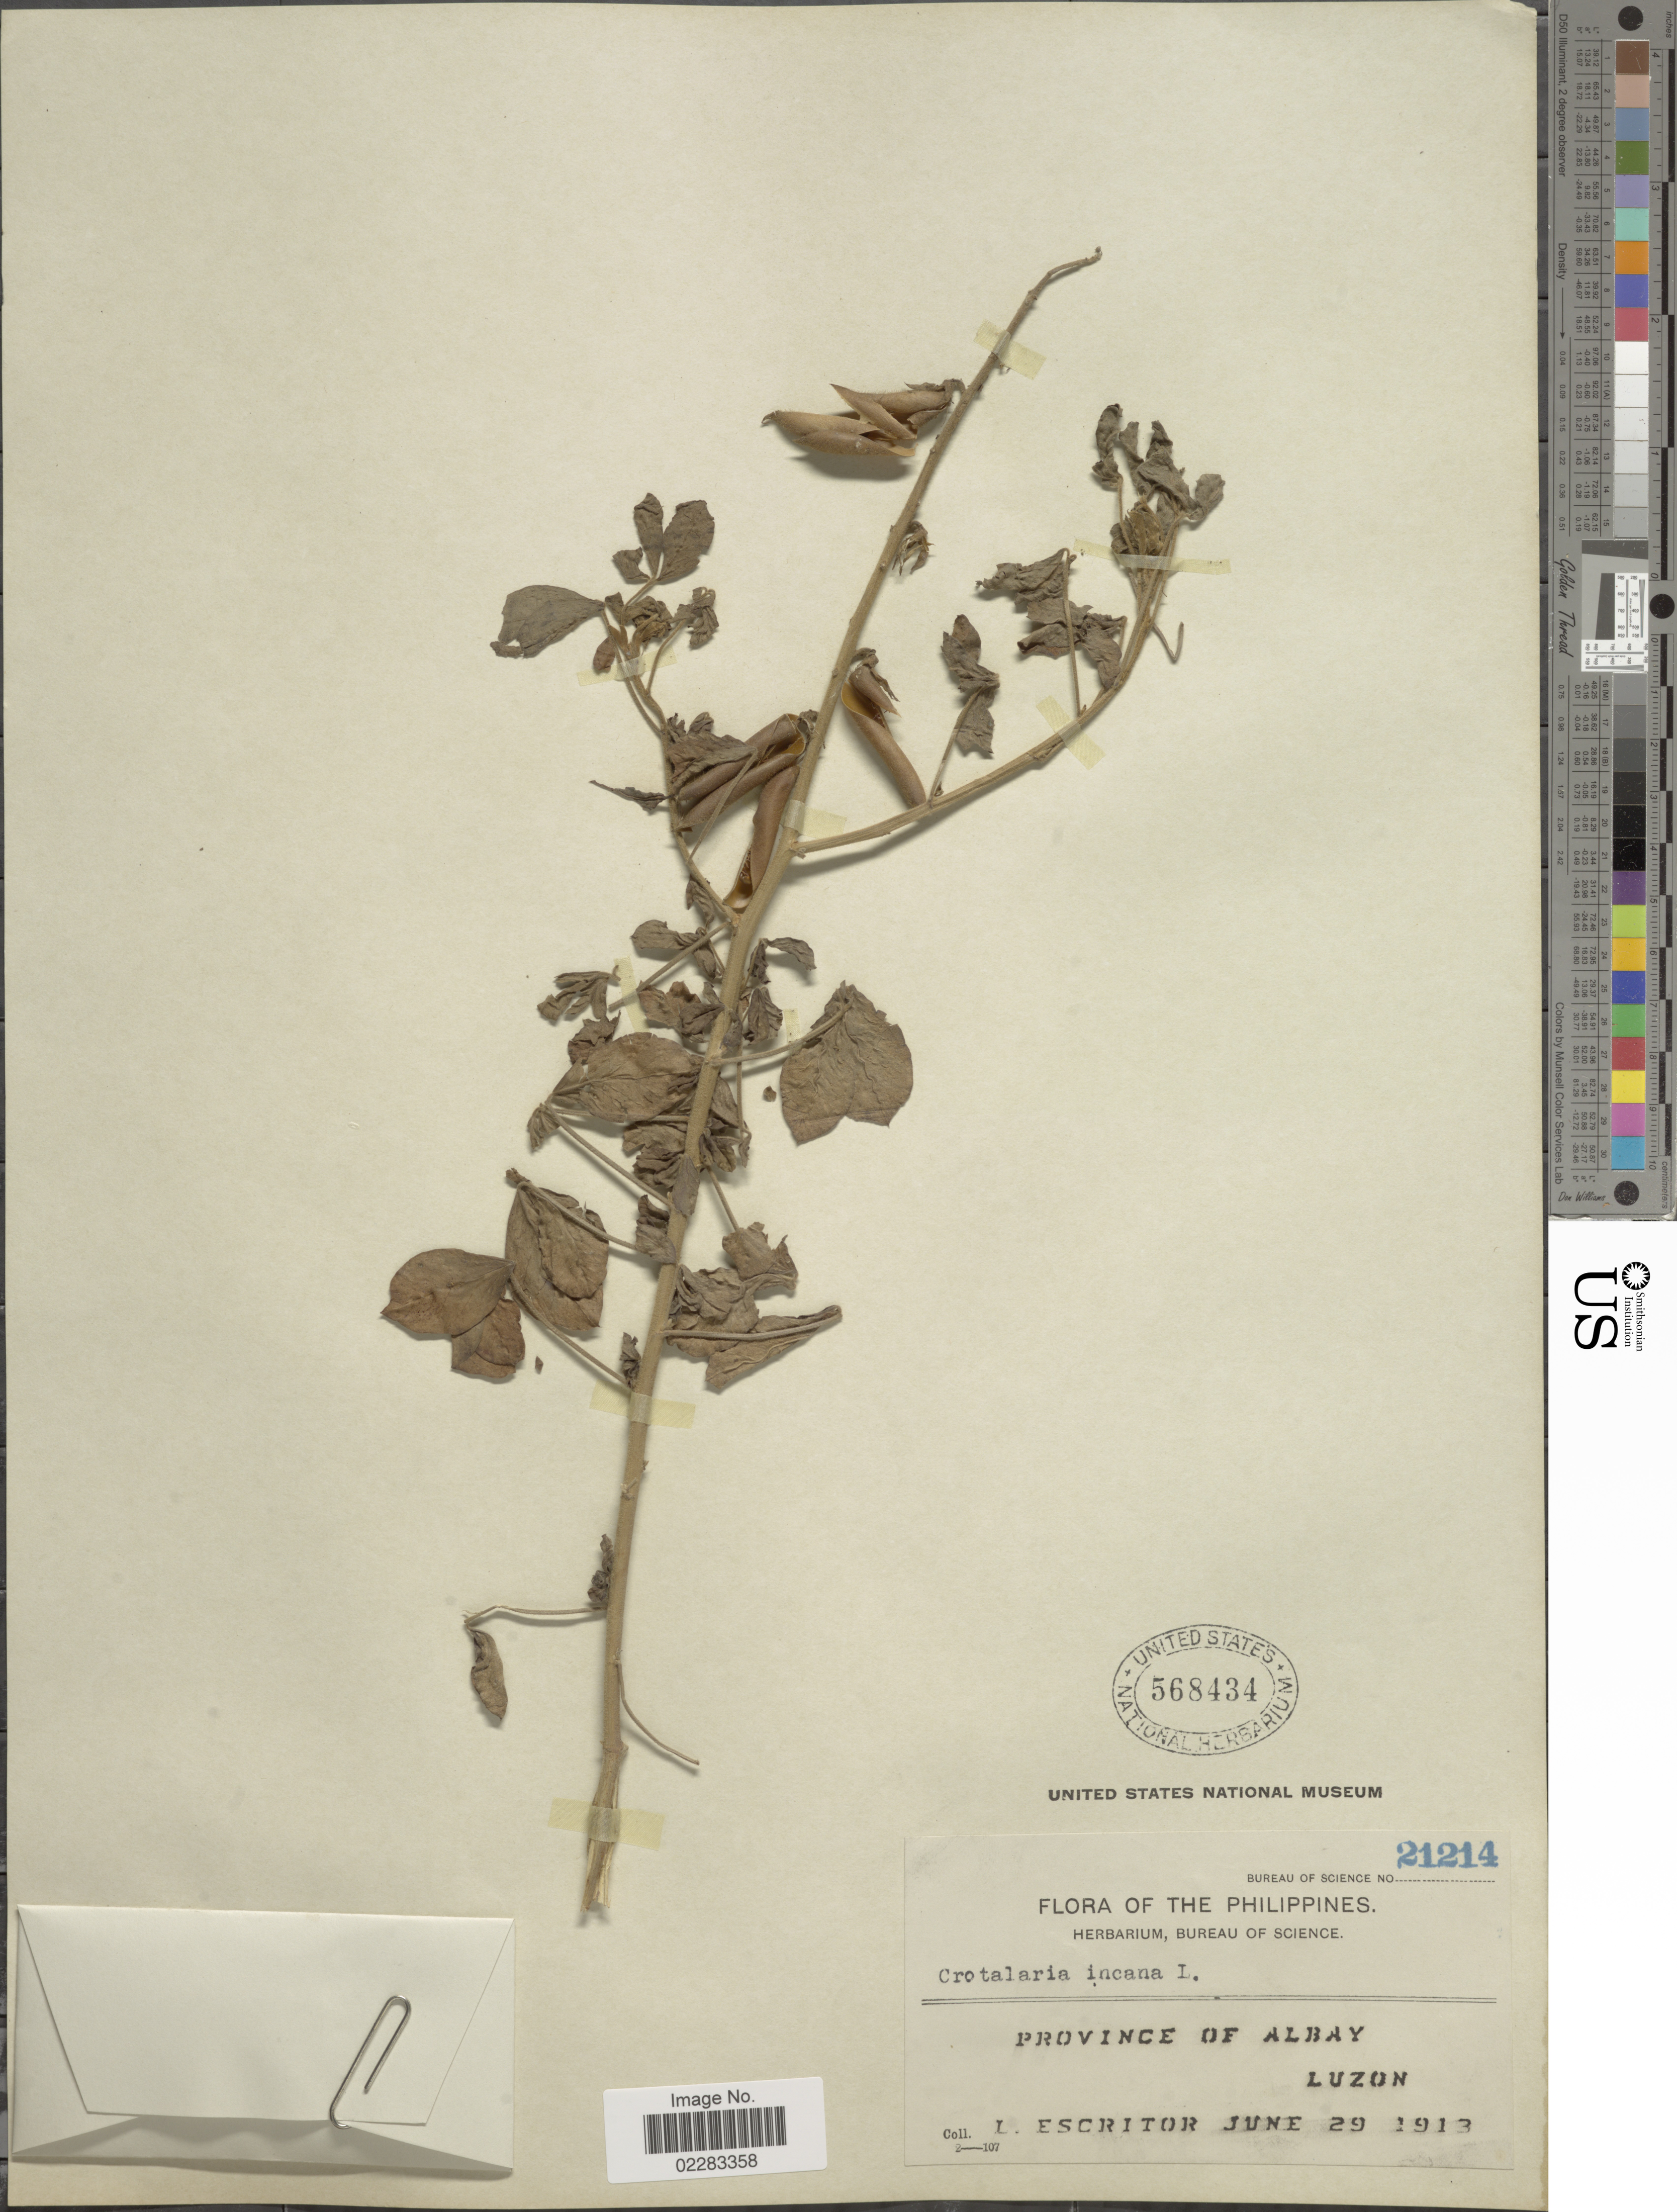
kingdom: Plantae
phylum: Tracheophyta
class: Magnoliopsida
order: Fabales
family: Fabaceae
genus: Crotalaria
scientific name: Crotalaria incana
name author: L.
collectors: L. Escritor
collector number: Bureau of Science 21214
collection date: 1913-06-29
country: Philippines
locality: Province of Albay, Luzon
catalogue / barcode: US 568434